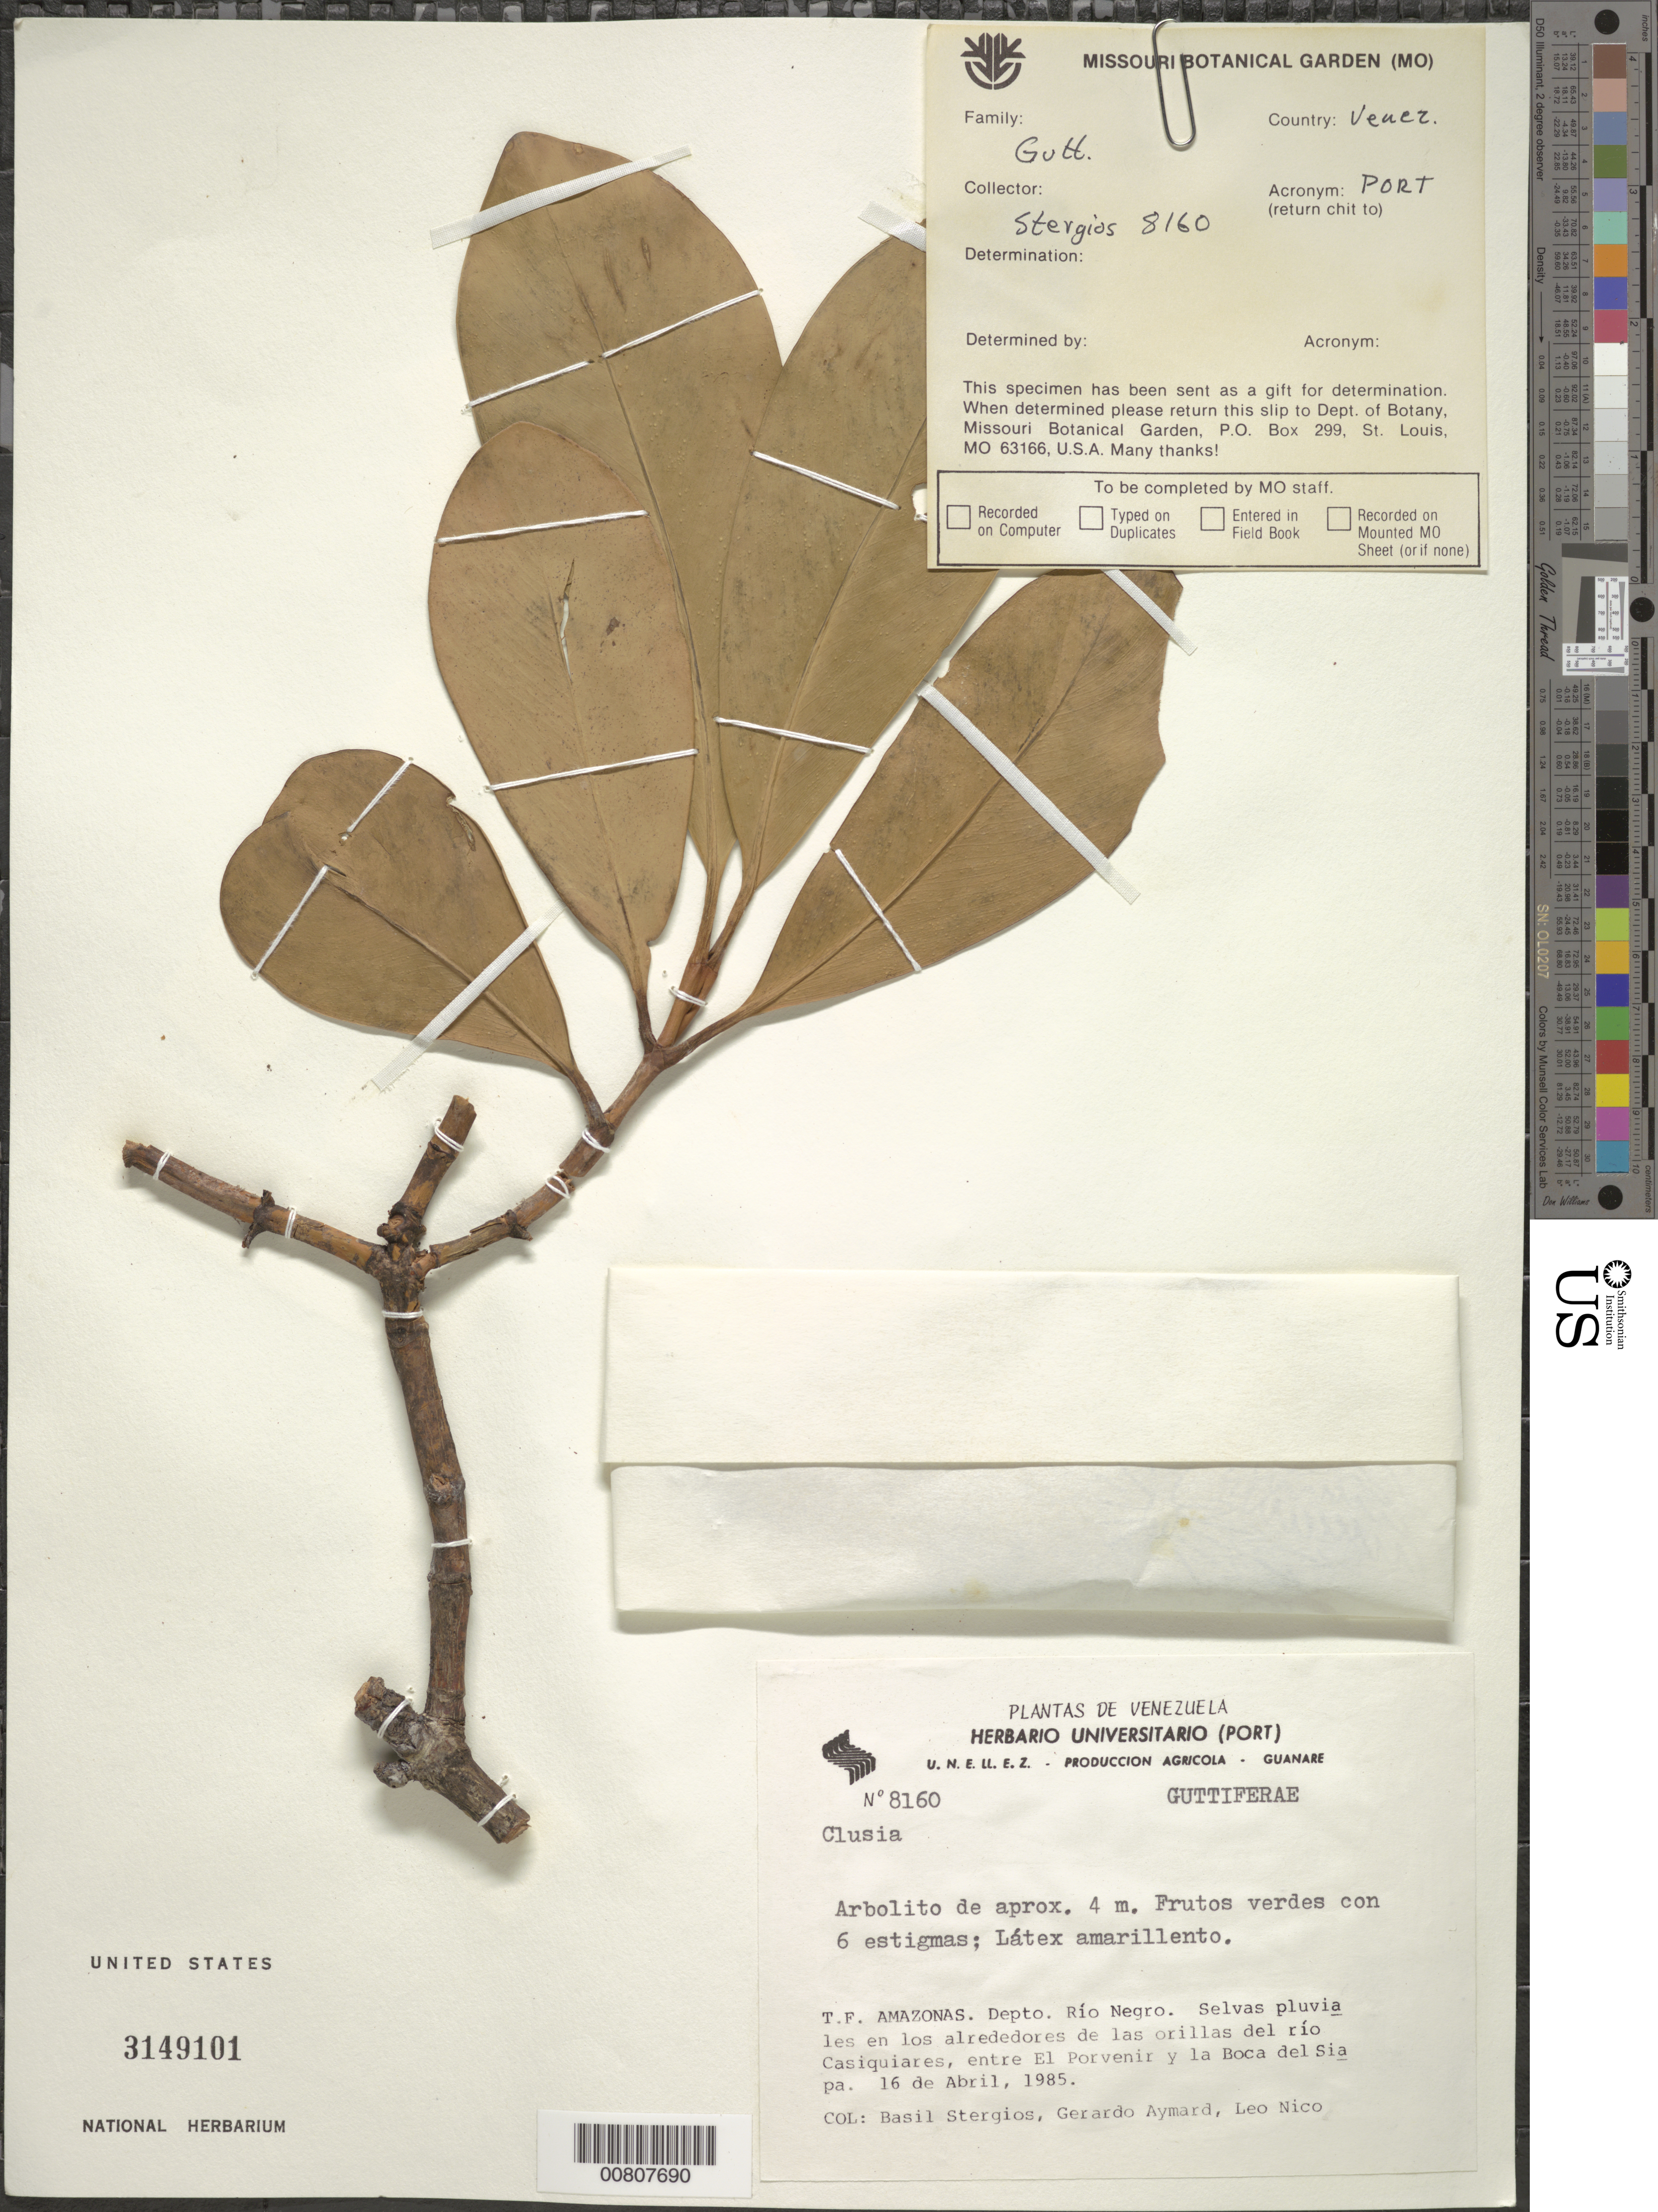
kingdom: Plantae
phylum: Tracheophyta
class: Magnoliopsida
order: Malpighiales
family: Clusiaceae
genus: Clusia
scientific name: Clusia sp.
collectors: B. G. Stergios, G. A. Aymard & L. Nico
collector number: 8160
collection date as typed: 16-Apr-85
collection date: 1985-04-16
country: Venezuela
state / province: Amazonas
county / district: Río Negro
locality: Río Casiquiare, entre El Porvenir y la Boca del Siapa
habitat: Selvas pluviales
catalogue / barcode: US 3149101